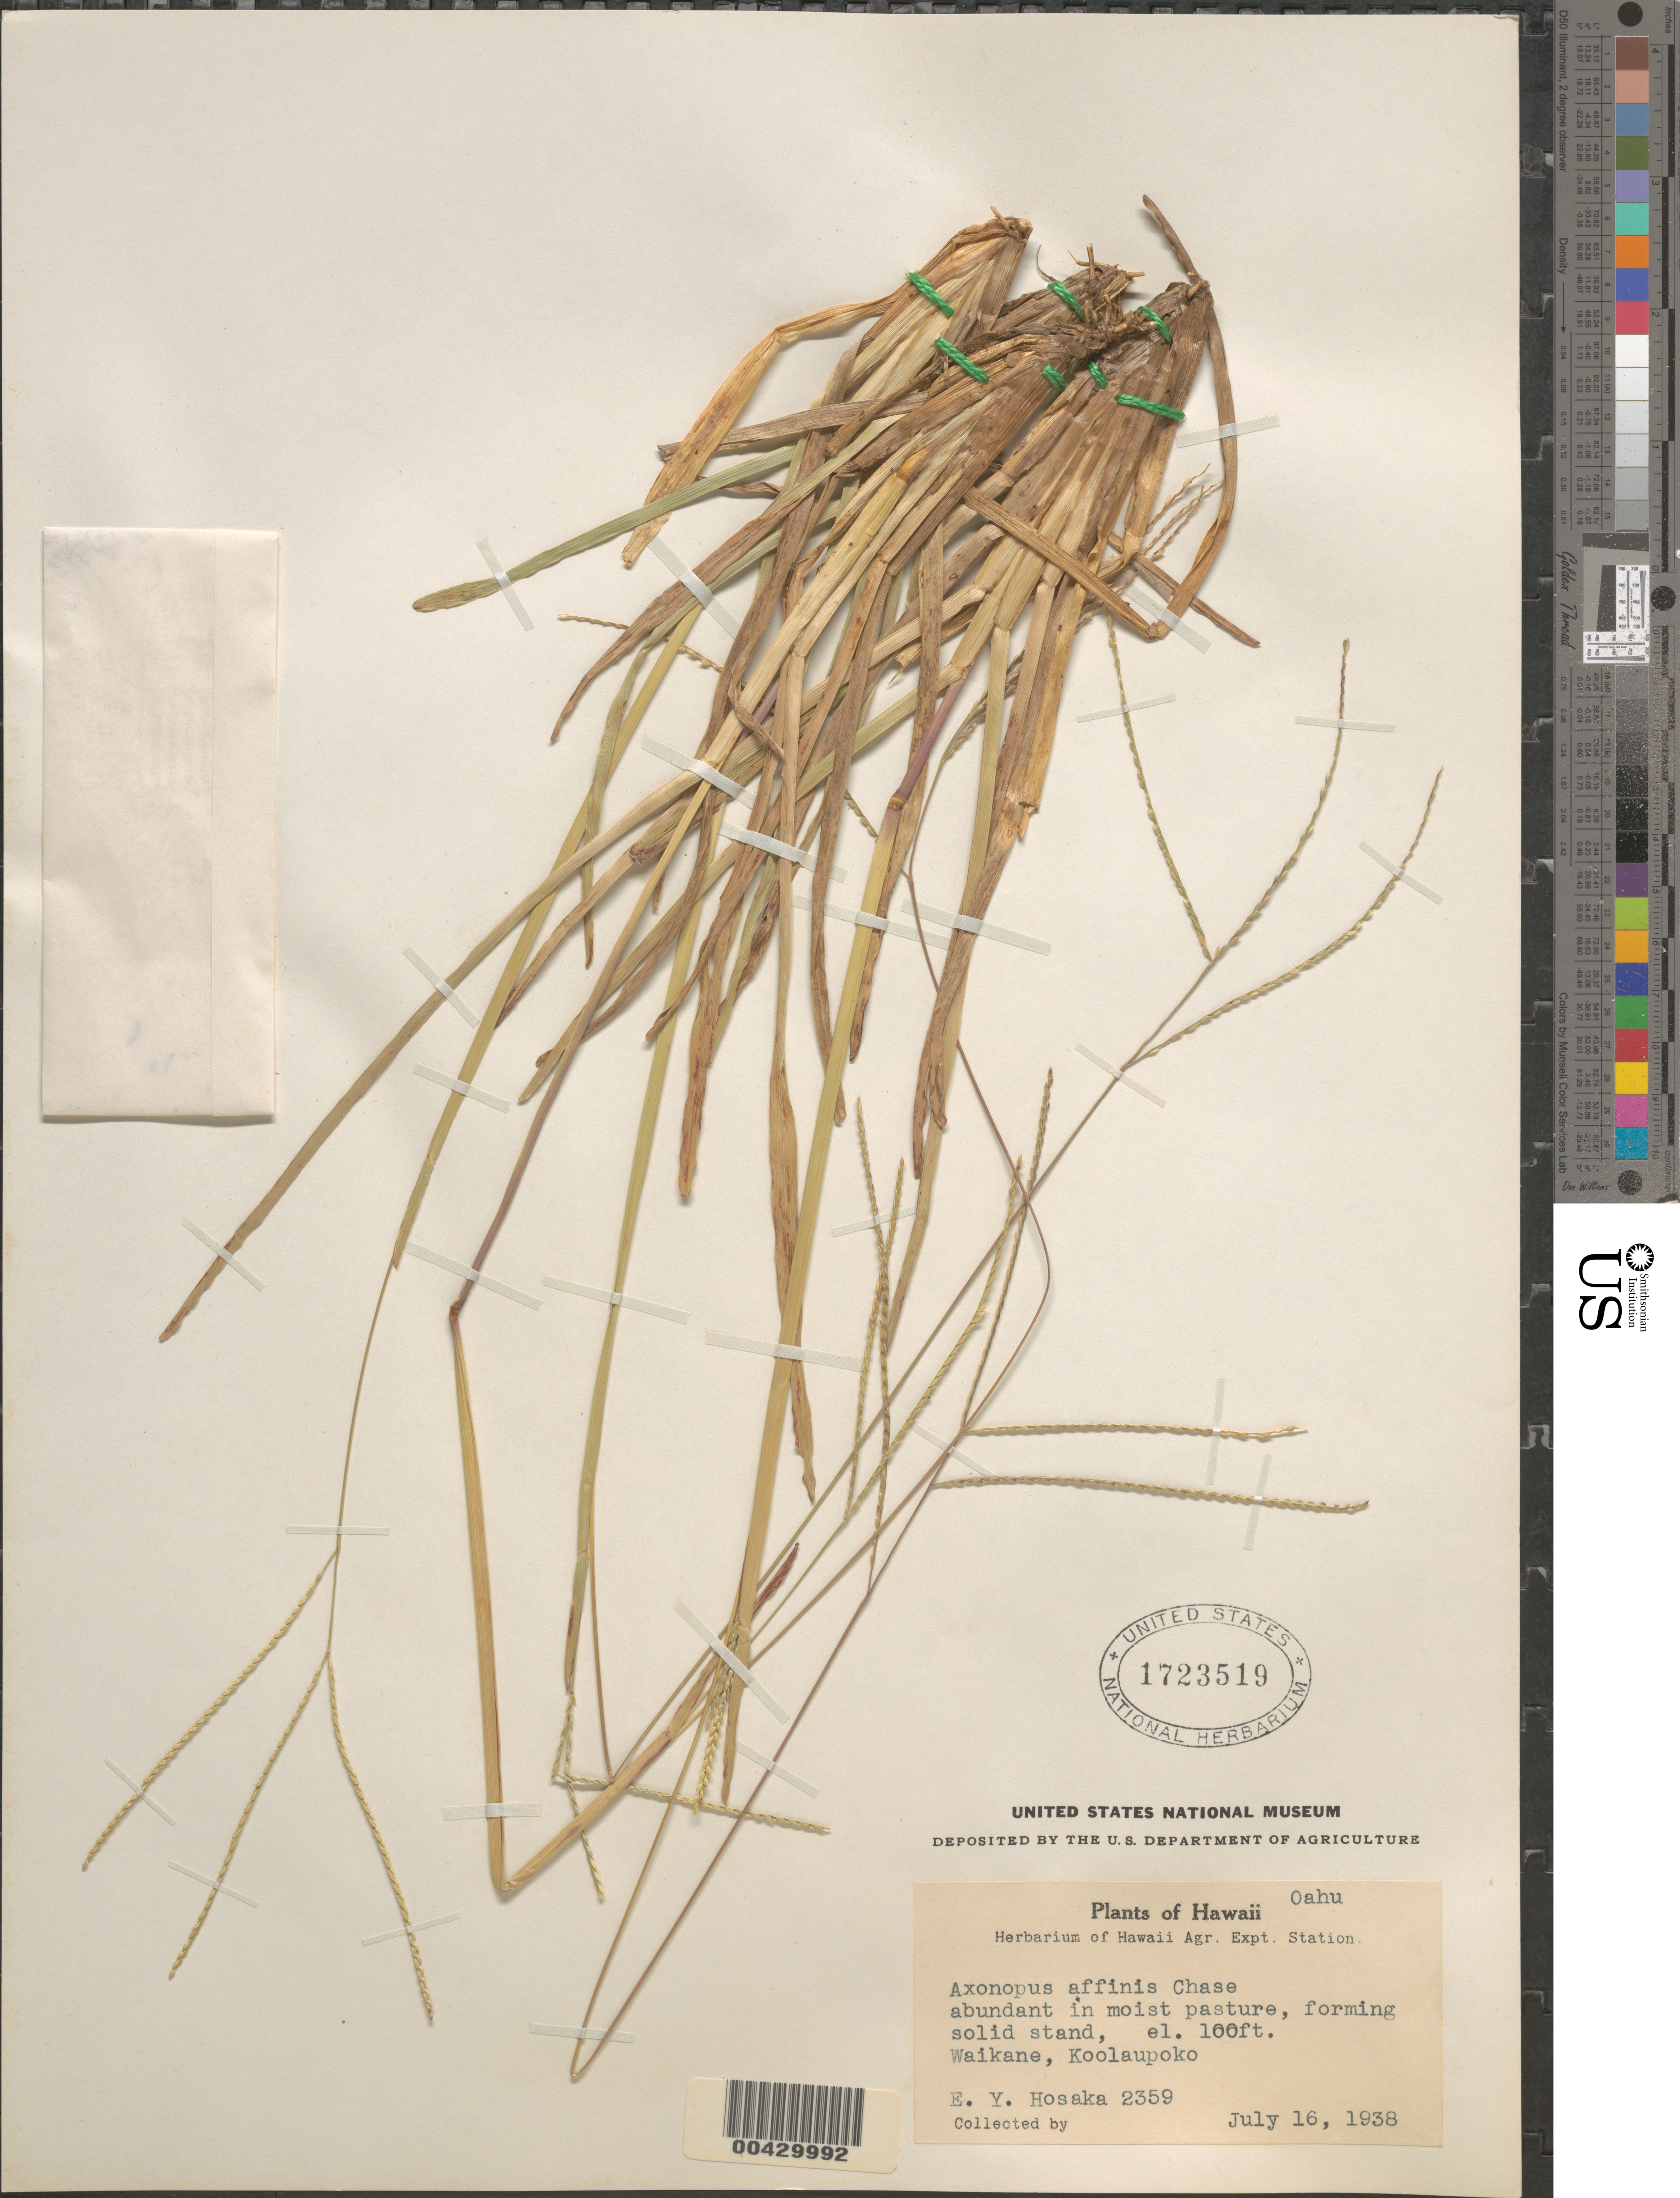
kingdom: Plantae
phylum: Tracheophyta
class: Liliopsida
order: Poales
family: Poaceae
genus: Axonopus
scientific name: Axonopus fissifolius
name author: (Raddi) Kuhlm.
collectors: E. Y. Hosaka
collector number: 2359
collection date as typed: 16 Jul 1938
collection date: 1938-07-16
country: United States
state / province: Hawaii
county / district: Honolulu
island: Oahu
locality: Waikane, Koolaupoko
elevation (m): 30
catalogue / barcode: US 1723519